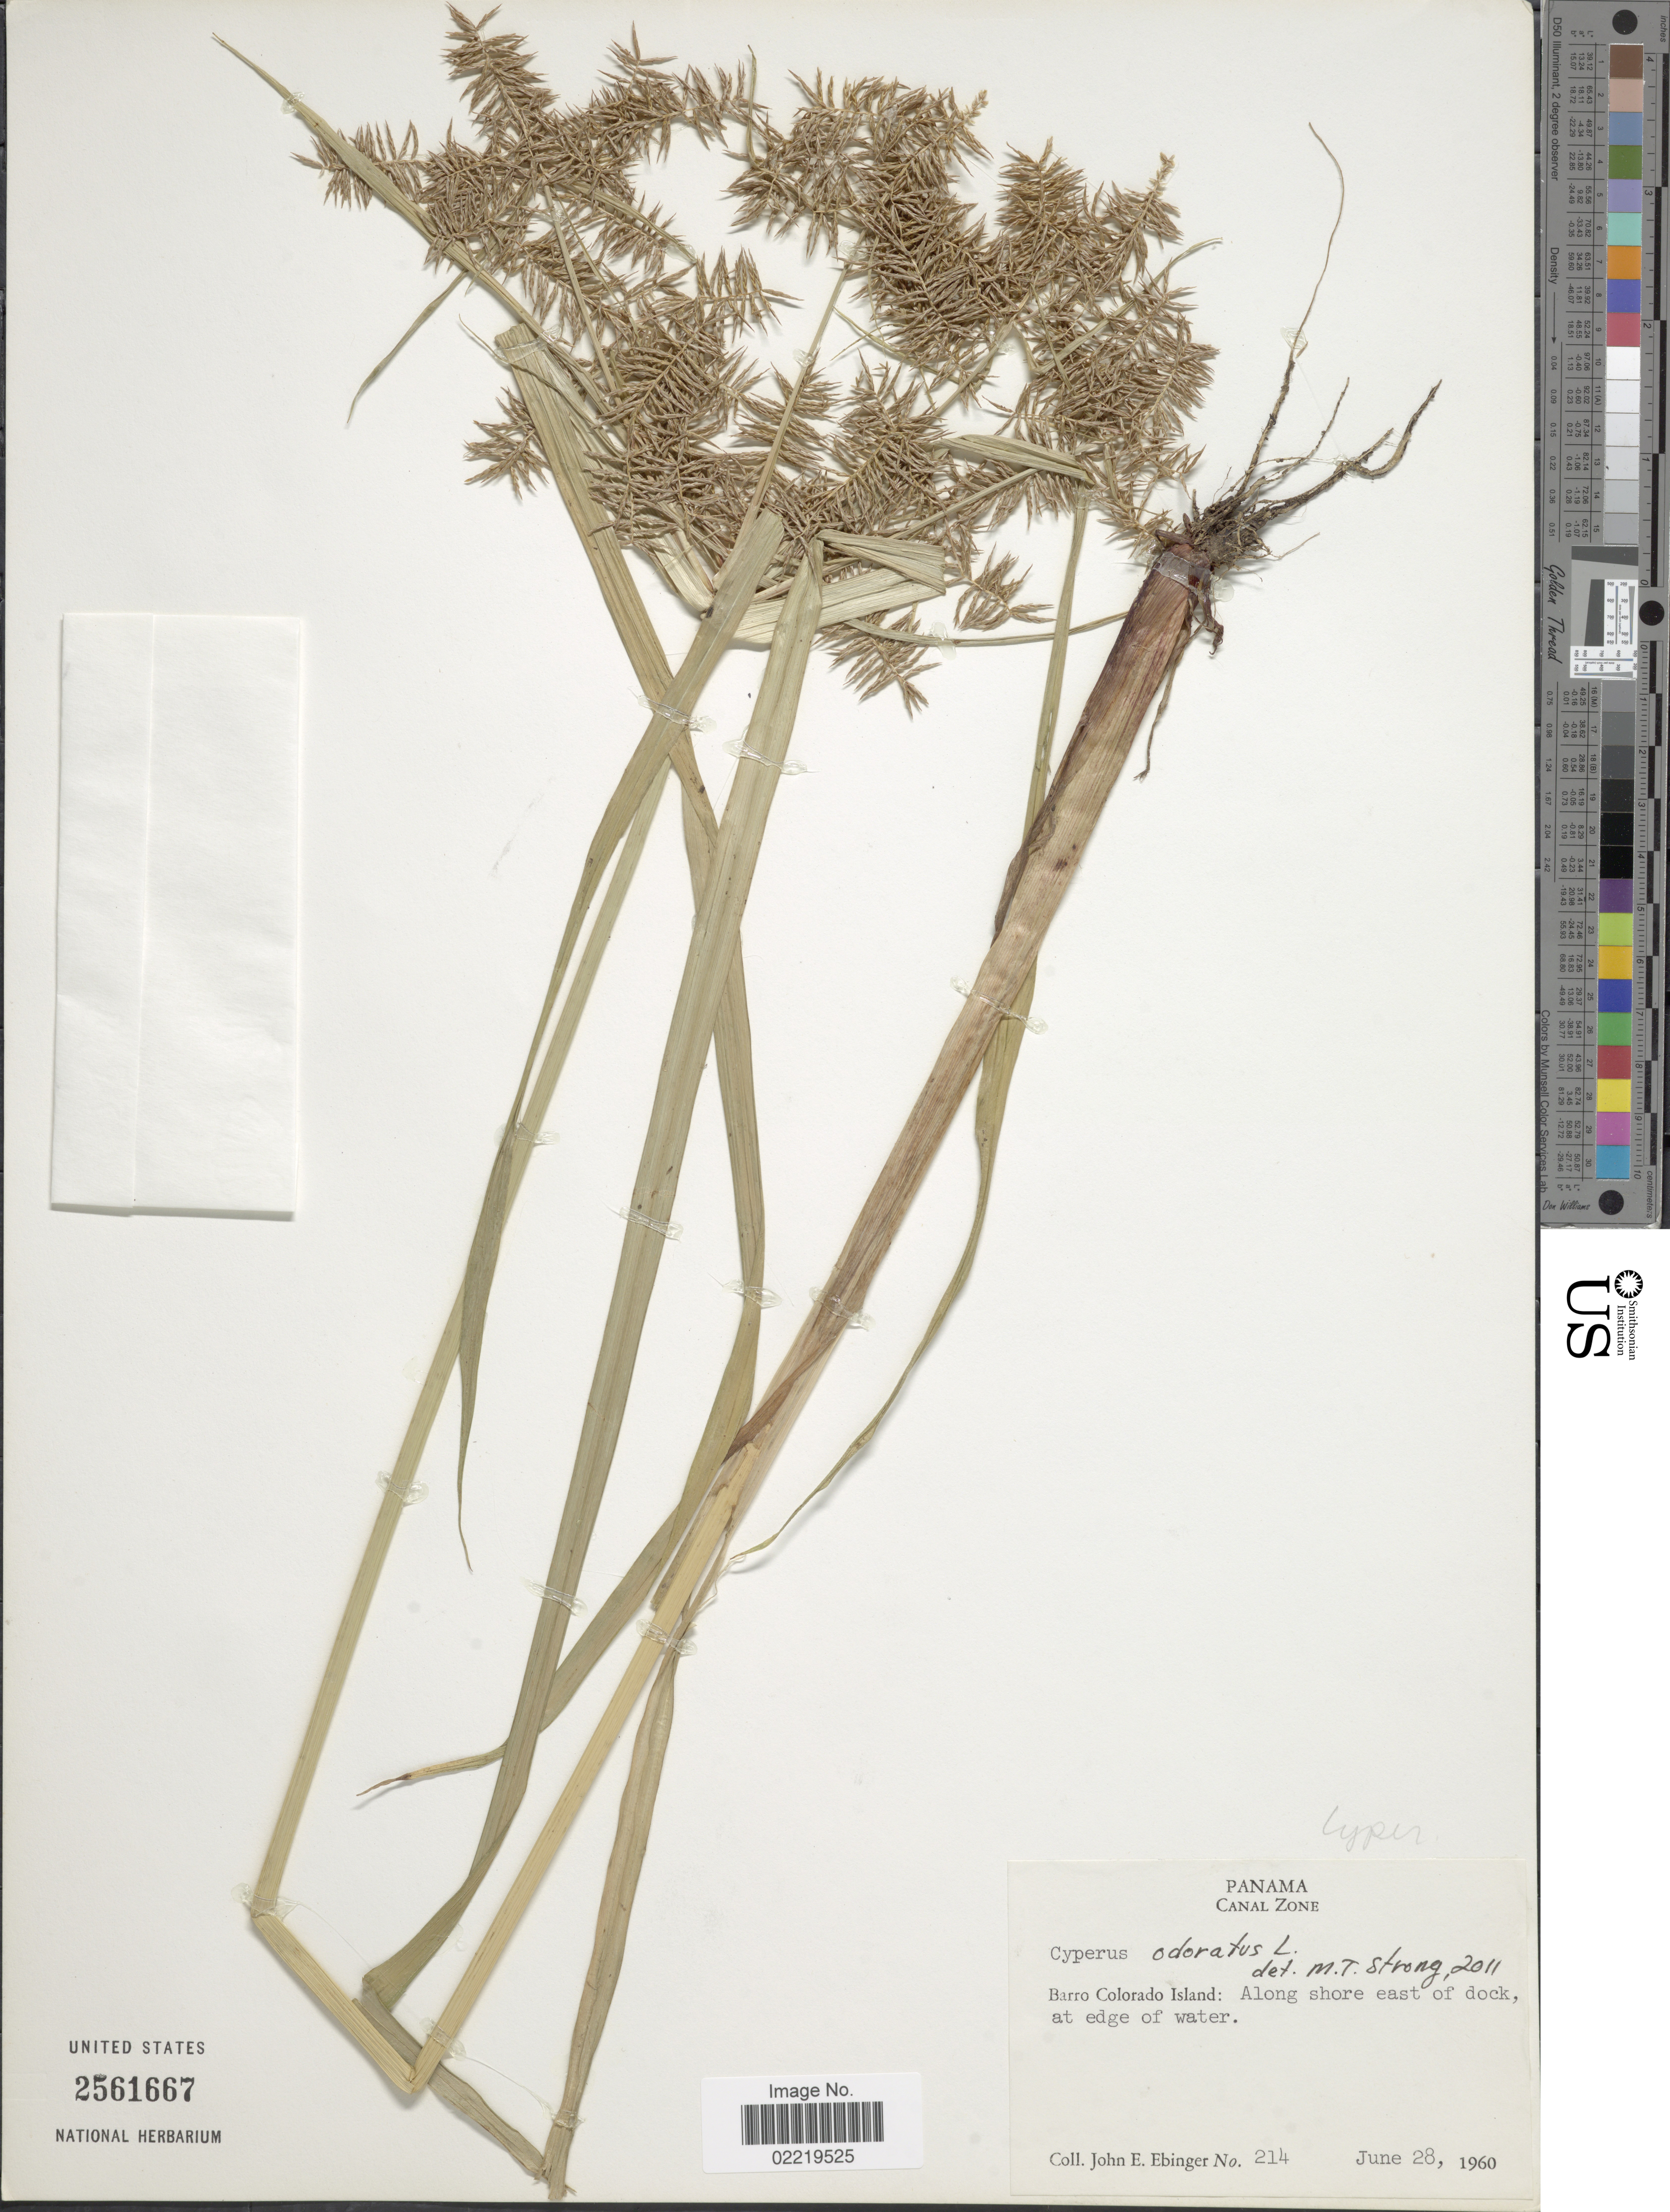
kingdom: Plantae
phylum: Tracheophyta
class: Liliopsida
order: Poales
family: Cyperaceae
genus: Cyperus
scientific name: Cyperus odoratus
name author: L.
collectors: J. Ebinger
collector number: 214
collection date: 1960-06-28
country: Panama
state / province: Panamá Oeste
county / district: Canal Zone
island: Barro Colorado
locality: Canal Zone, Barro Colorado Island: Along shore east of dock, at edge of water.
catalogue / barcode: US 2561667